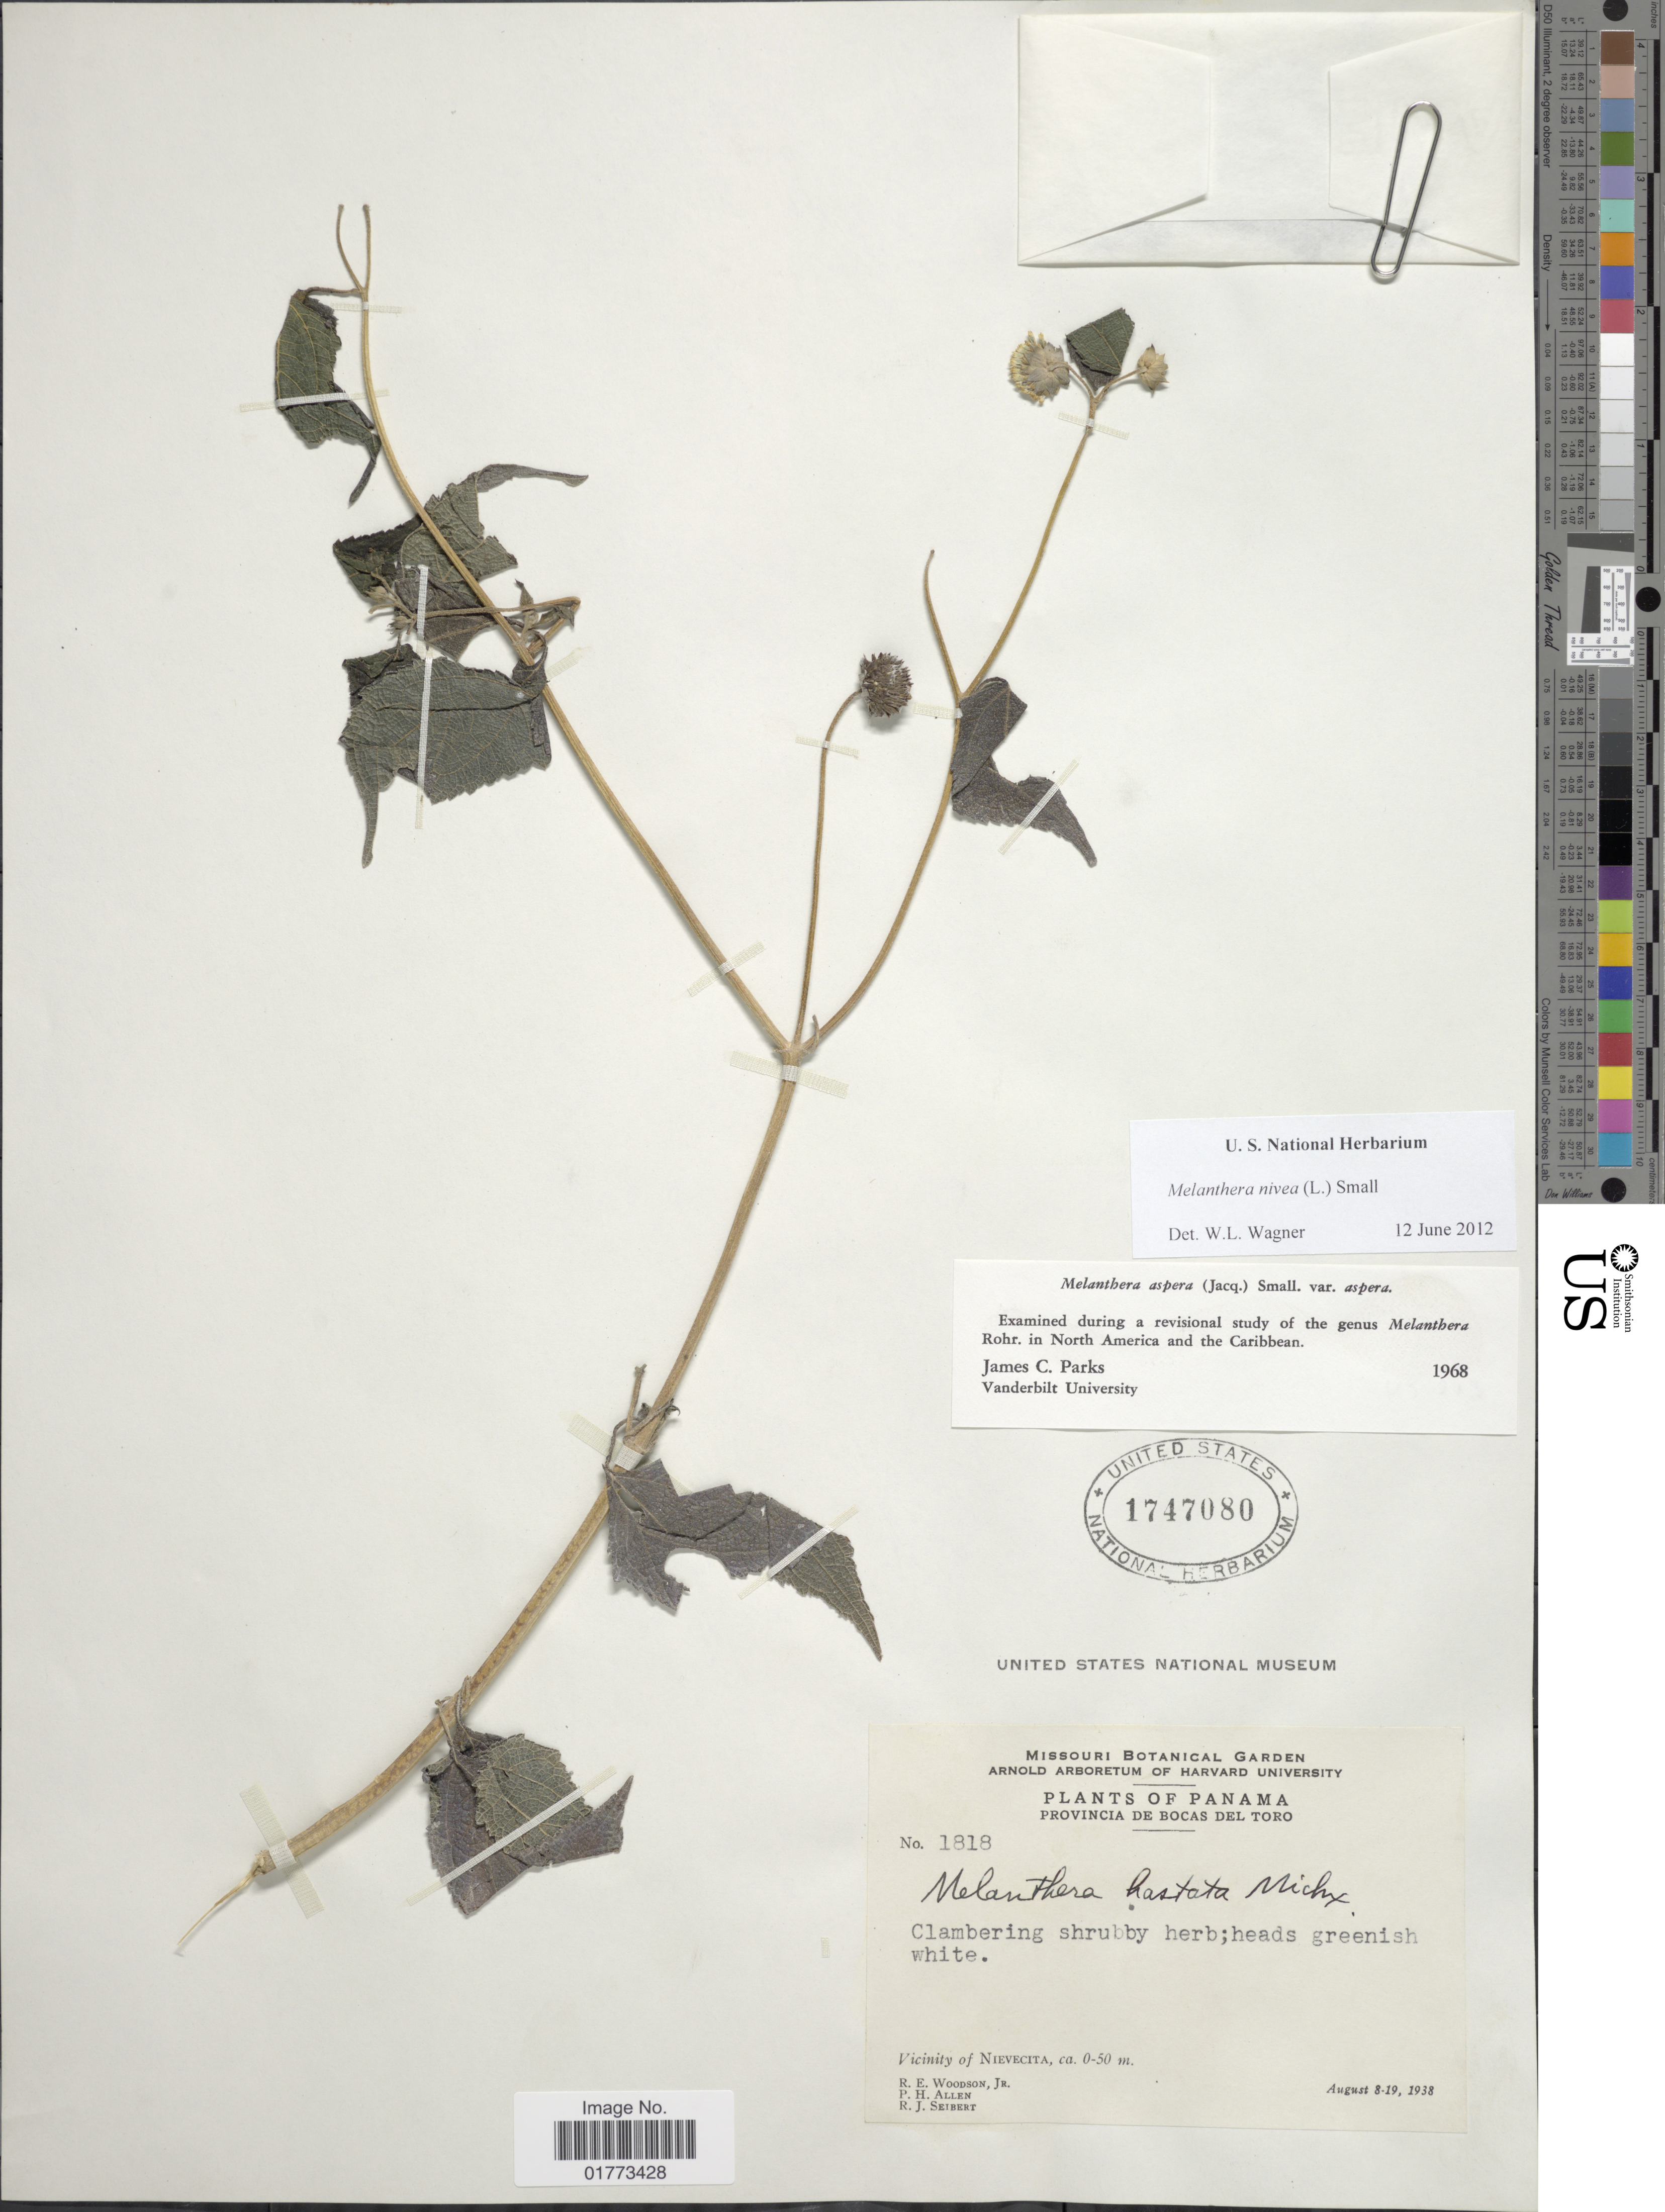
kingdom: Plantae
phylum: Tracheophyta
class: Magnoliopsida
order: Asterales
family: Asteraceae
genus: Melanthera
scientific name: Melanthera nivea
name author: (L.) Small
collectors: R. E. Woodson, P. H. Allen & R. J. Seibert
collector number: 1818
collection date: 1938-08-08/1938-08-19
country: Panama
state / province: Bocas del Toro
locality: Vicinity of Nievecita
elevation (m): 0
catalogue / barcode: US 1747080